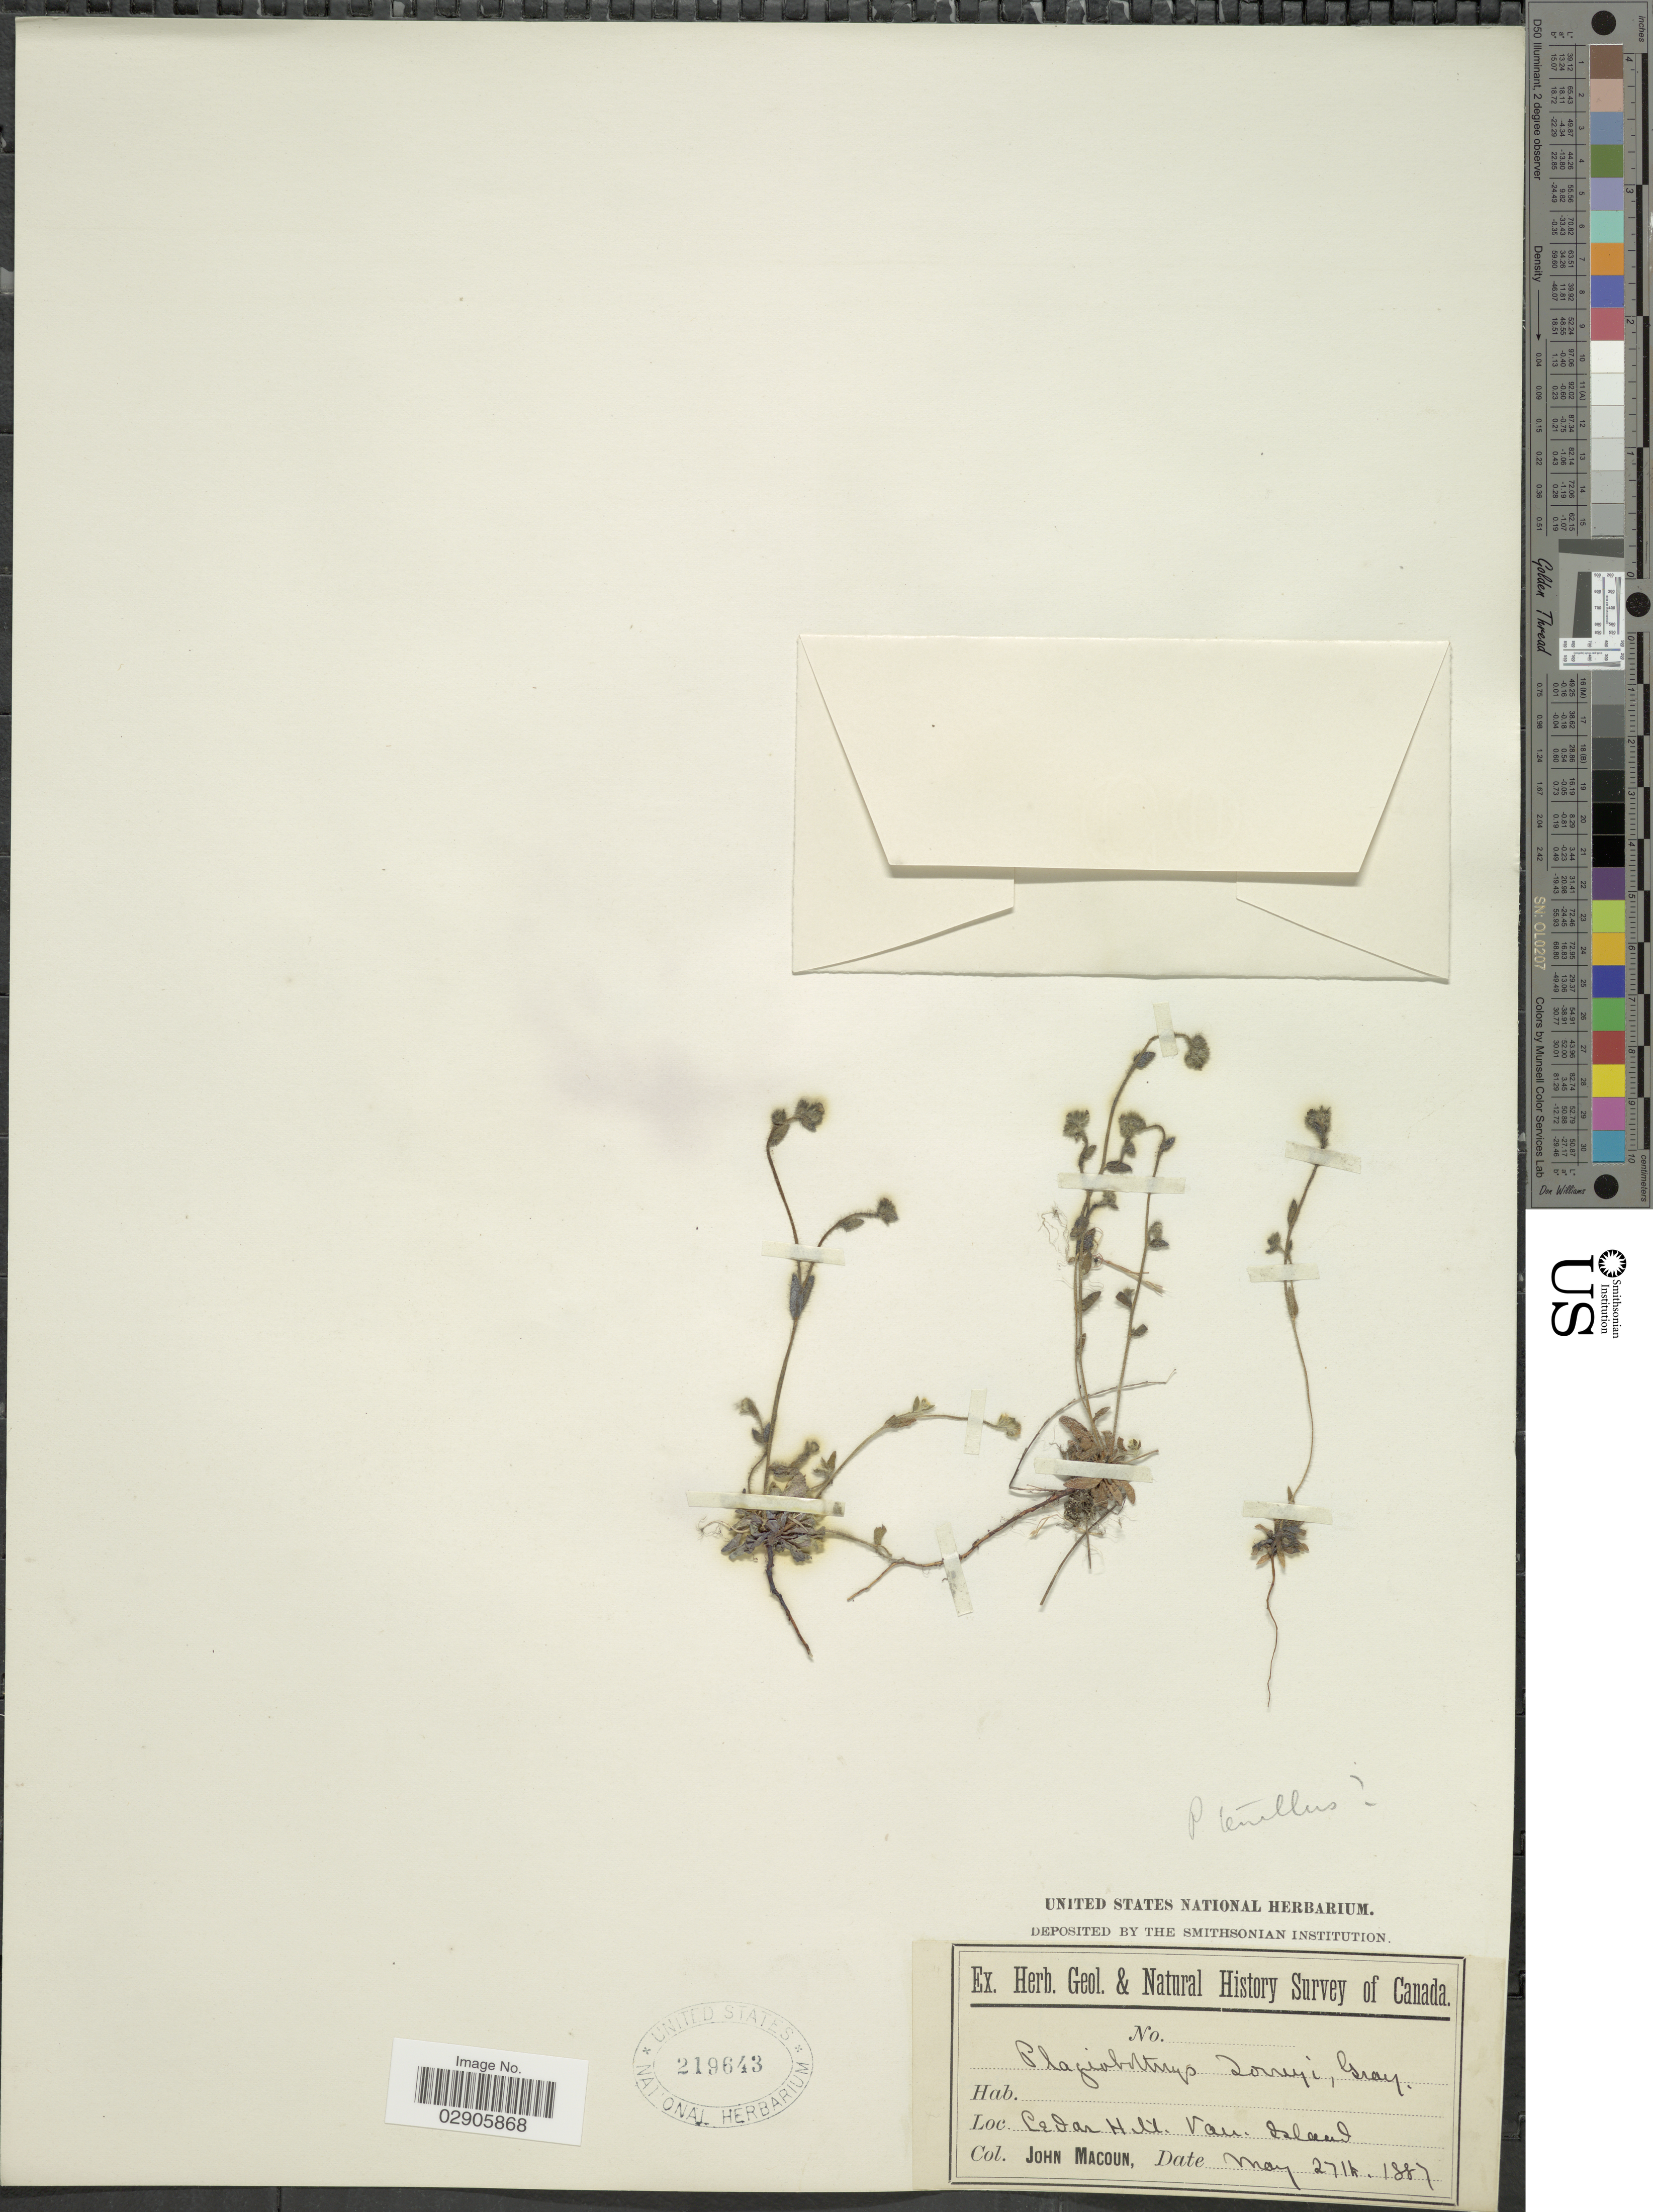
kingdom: Plantae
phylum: Tracheophyta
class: Magnoliopsida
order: Boraginales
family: Boraginaceae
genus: Plagiobothrys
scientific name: Plagiobothrys tenellus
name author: (Nutt.) A. Gray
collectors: J. Macoun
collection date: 1887-05-27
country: Canada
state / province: British Columbia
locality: Cedar Hill. Van Island.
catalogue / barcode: US 219643